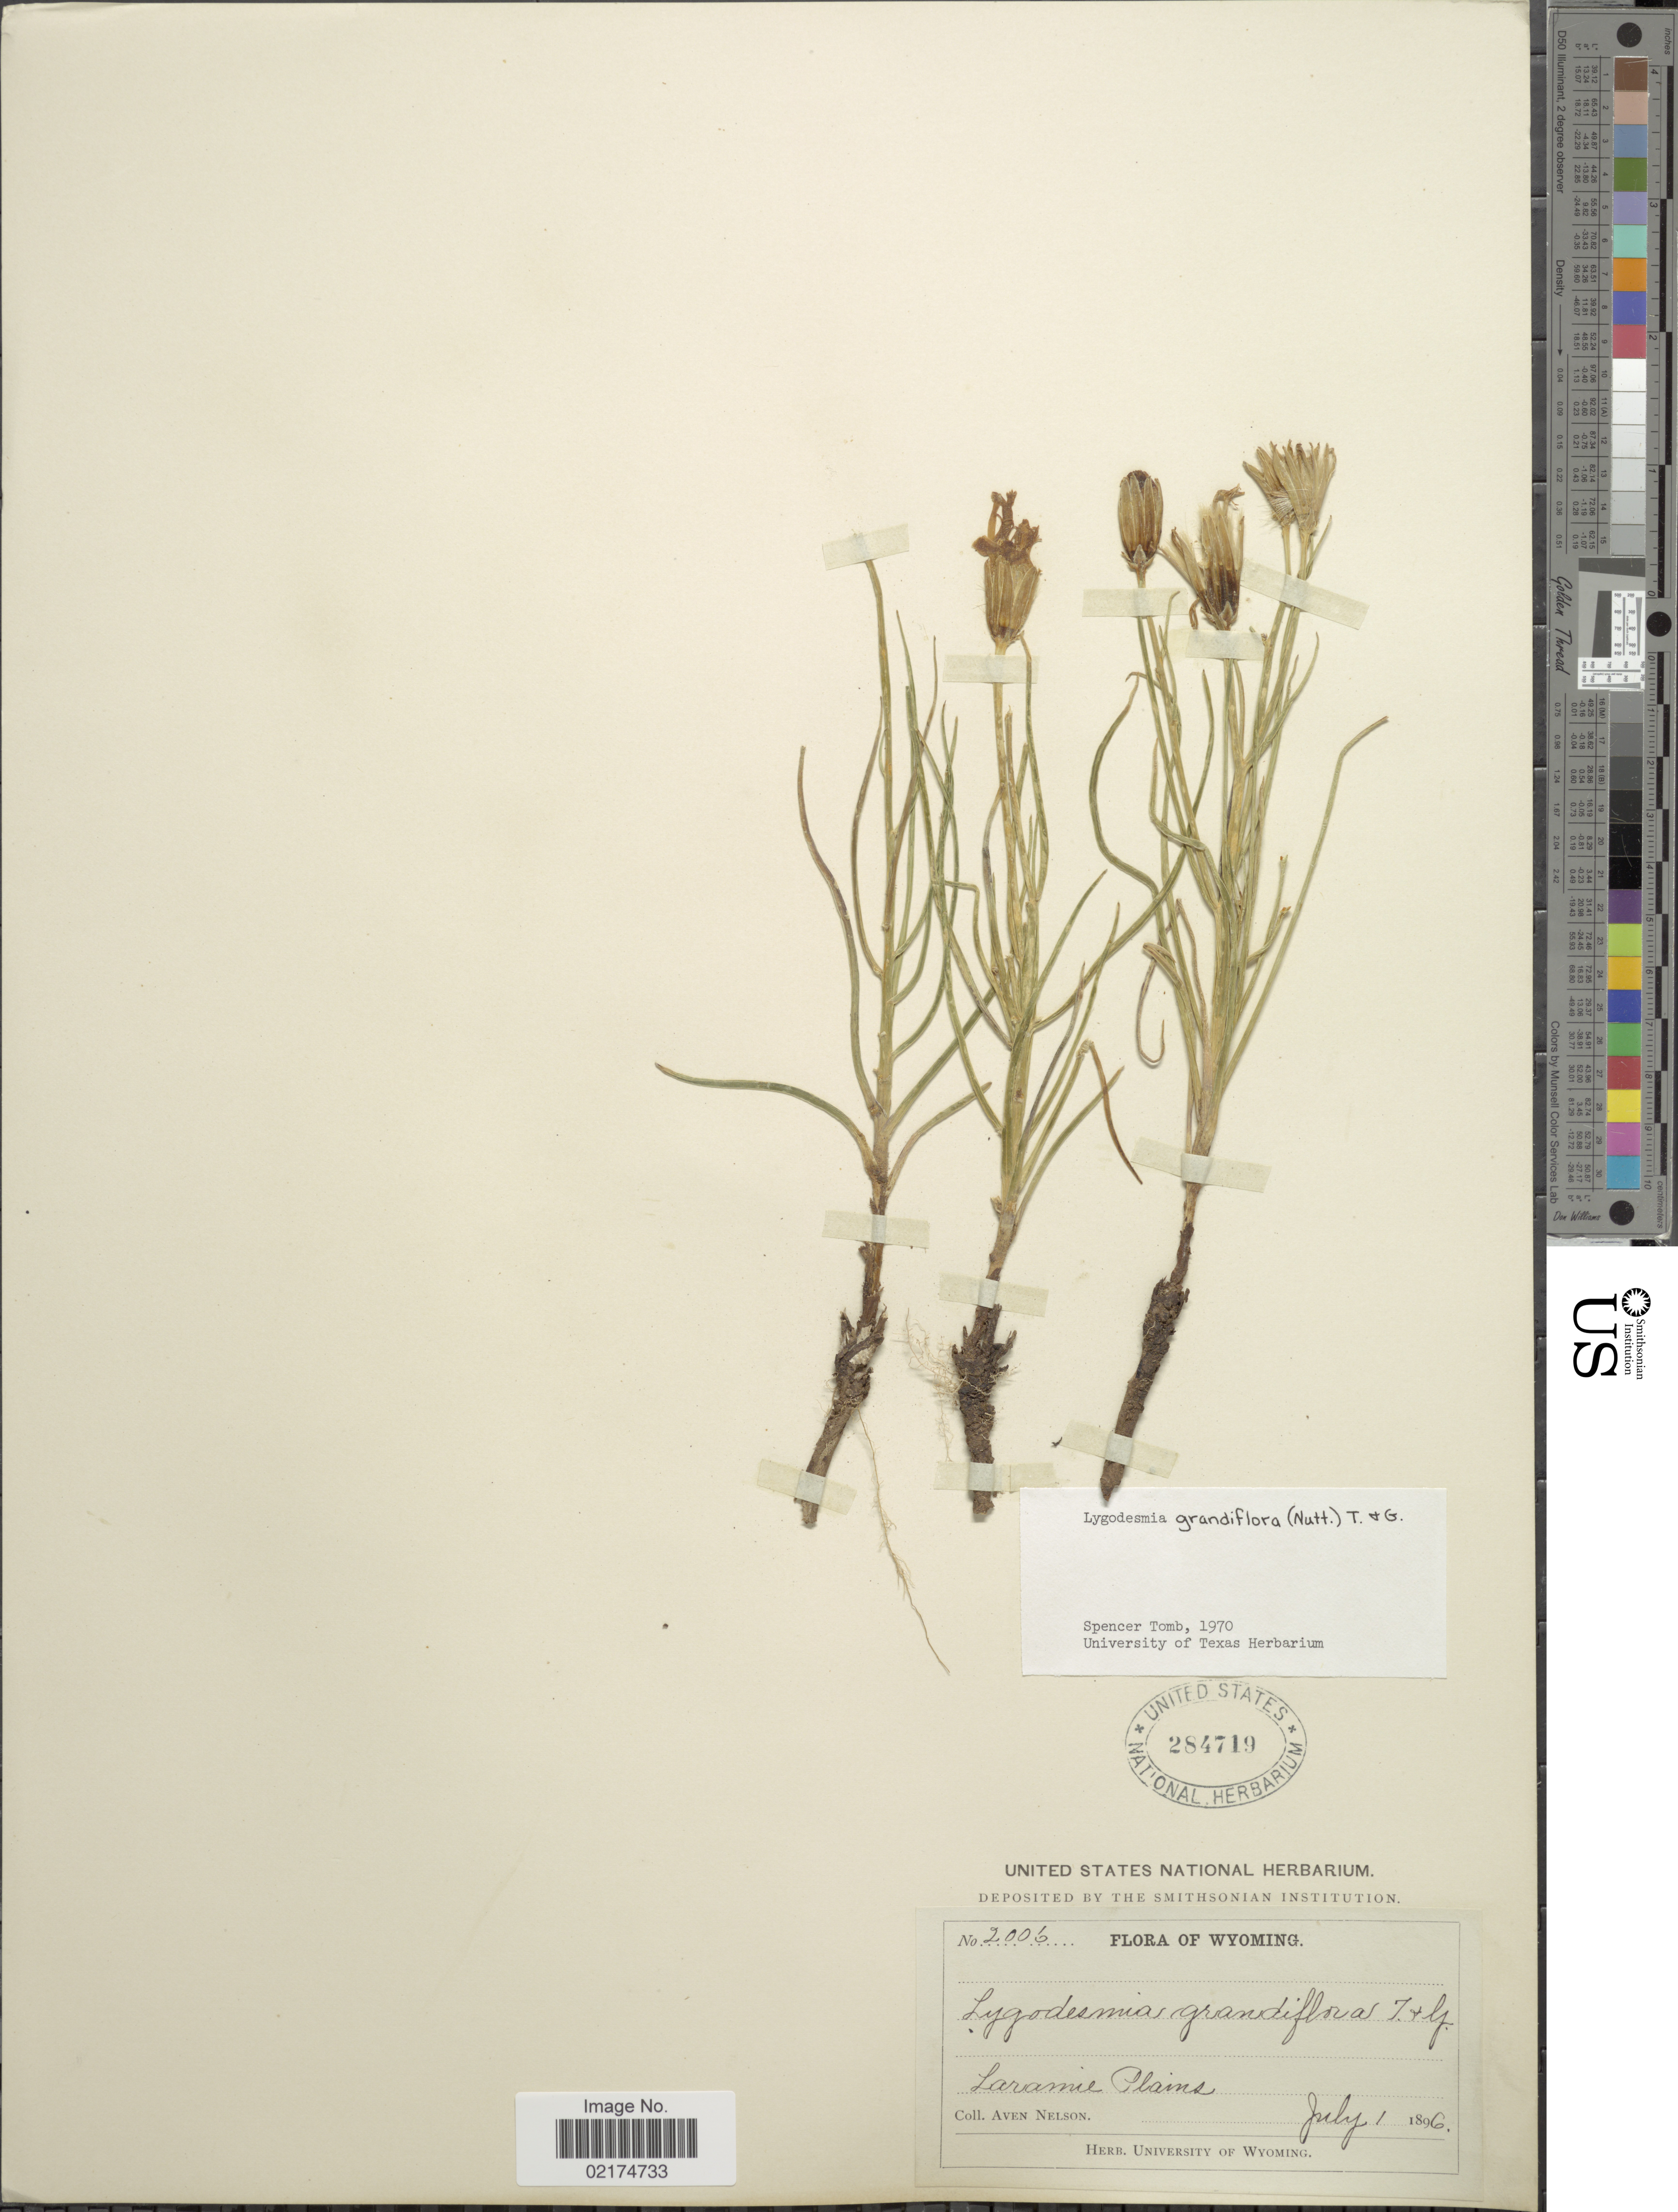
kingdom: Plantae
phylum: Tracheophyta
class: Magnoliopsida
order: Asterales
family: Asteraceae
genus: Lygodesmia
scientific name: Lygodesmia grandiflora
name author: Torr. & A. Gray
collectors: A. Nelson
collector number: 2006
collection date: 1896-07-01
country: United States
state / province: Wyoming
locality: Laramie Plains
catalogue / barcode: US 284719